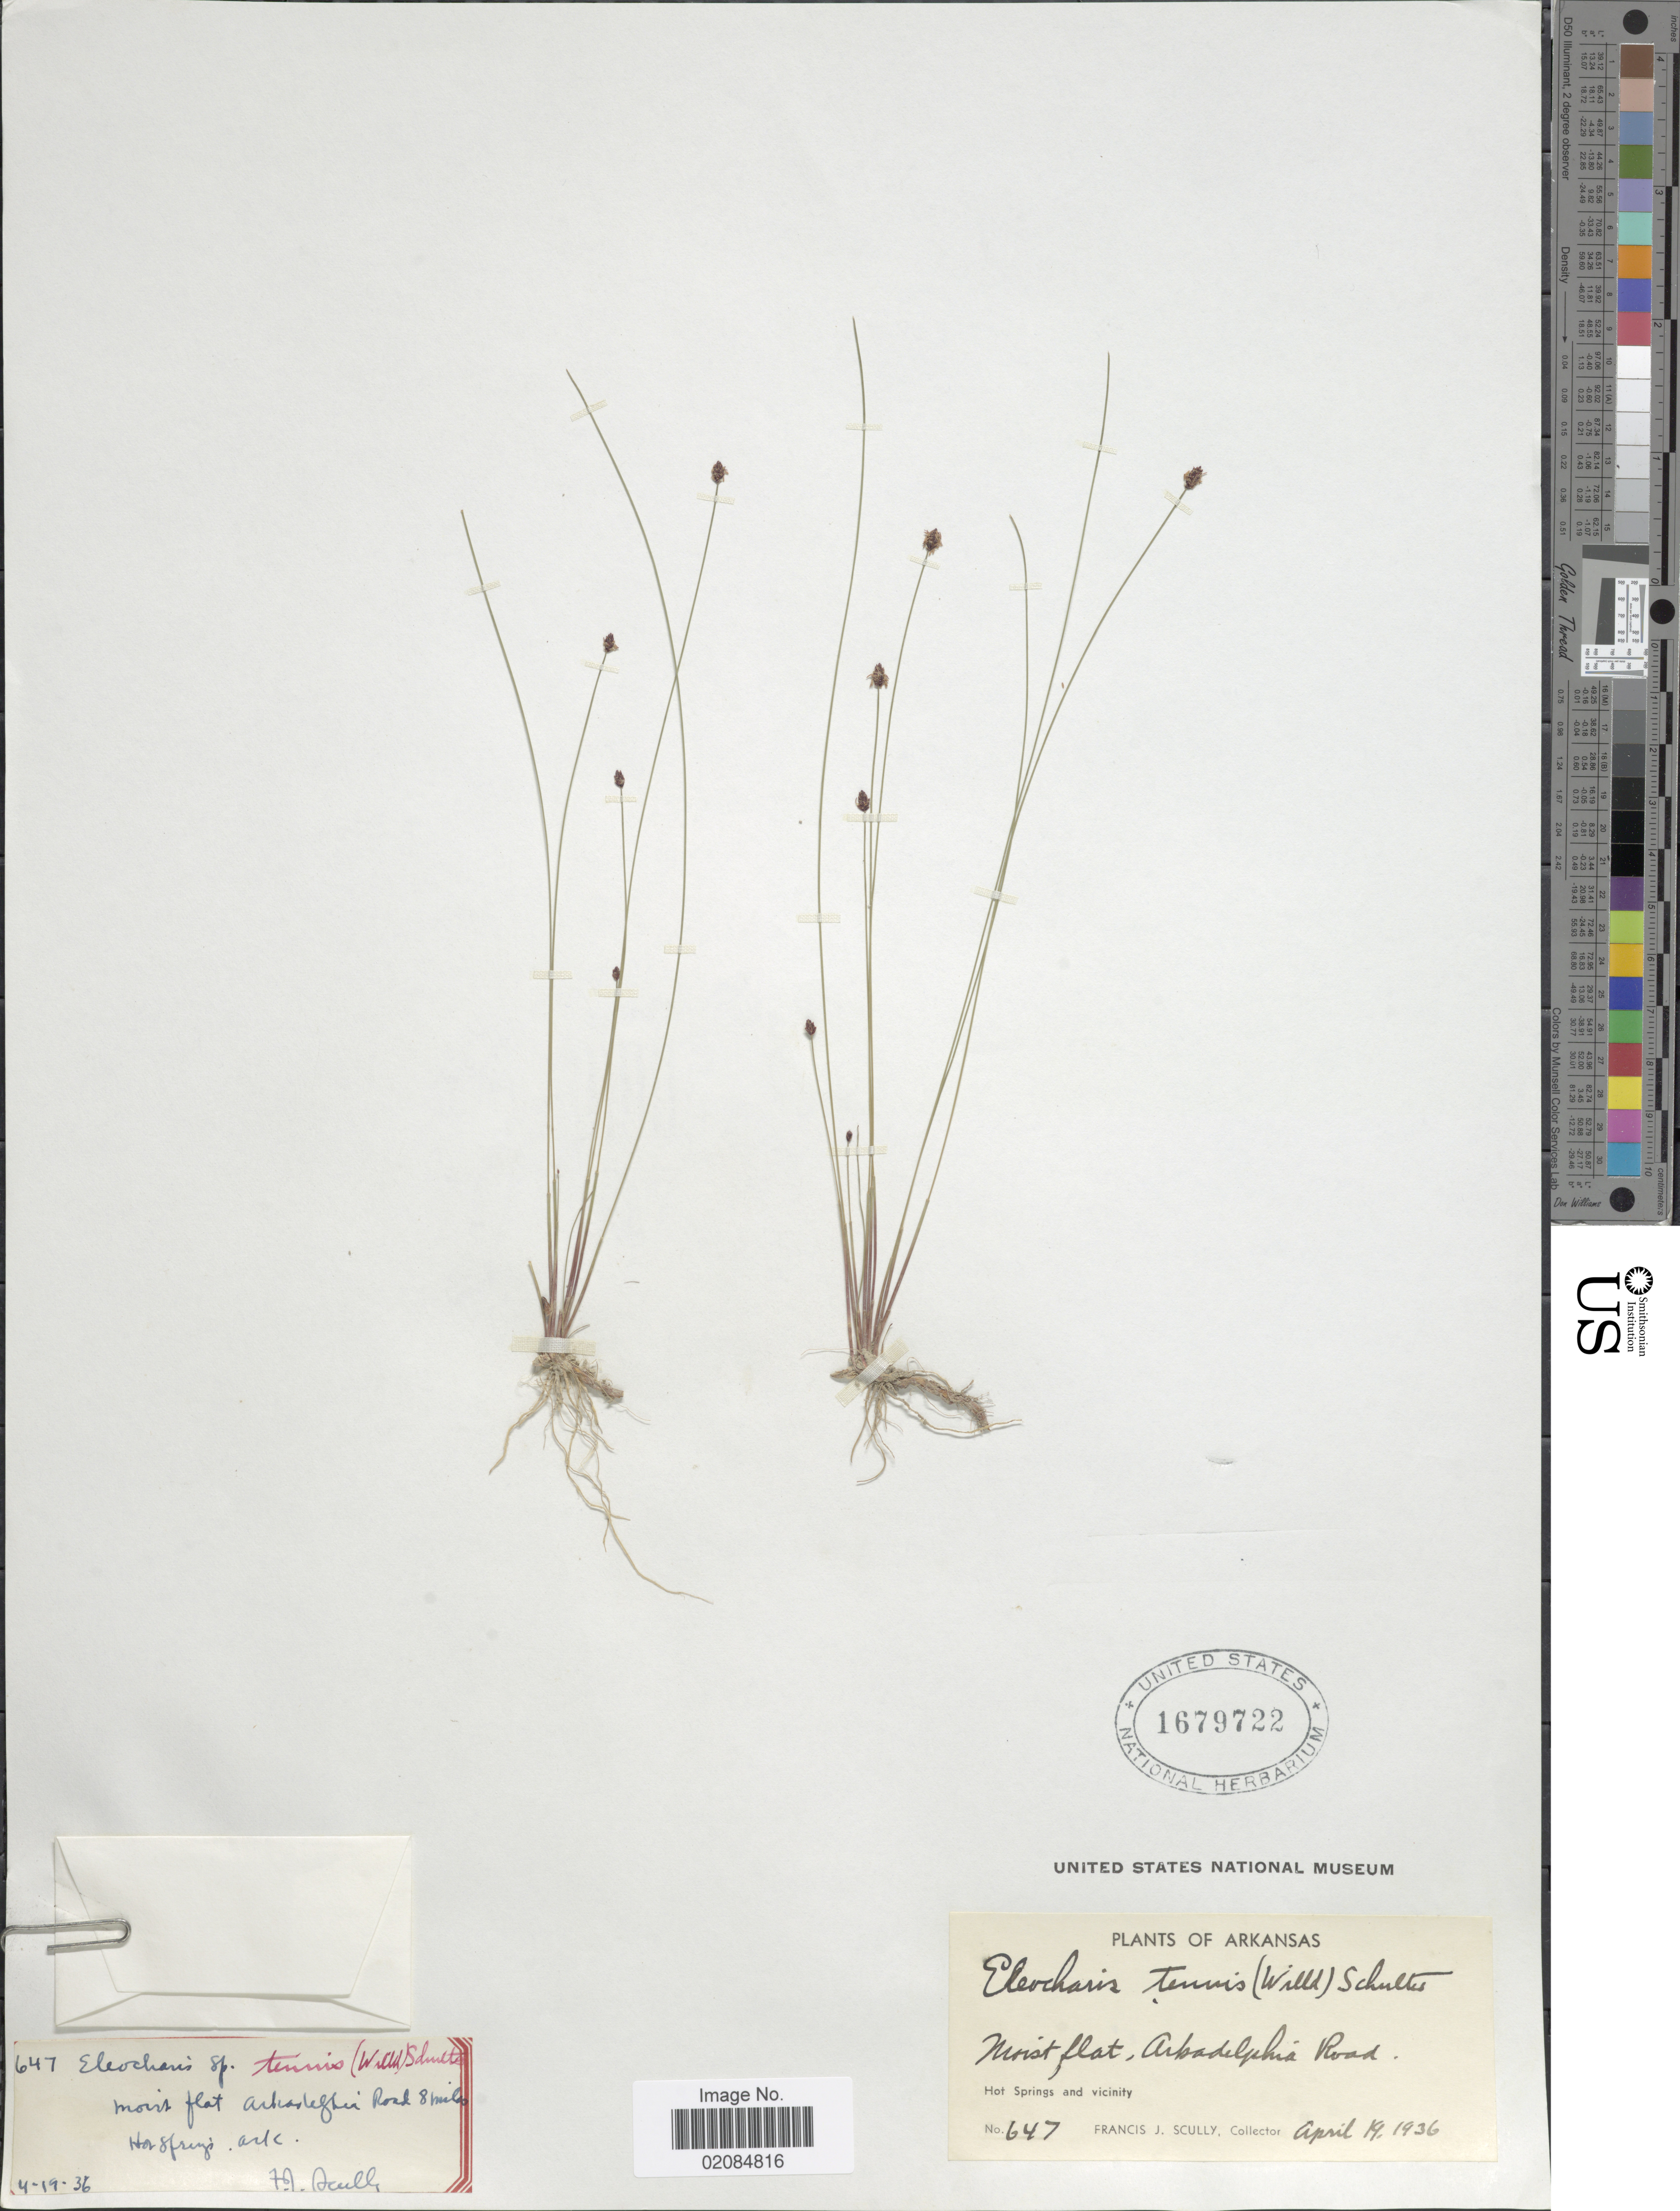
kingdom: Plantae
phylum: Tracheophyta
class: Liliopsida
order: Poales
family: Cyperaceae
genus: Eleocharis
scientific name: Eleocharis tenuis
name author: (Willd.) Schult.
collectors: F. J. Scully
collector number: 647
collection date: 1936-04-19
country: United States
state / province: Arkansas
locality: Moist flat, Arbadelphia Road 8 miles. Hot Springs and vicinity, Ark.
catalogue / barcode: US 1679722